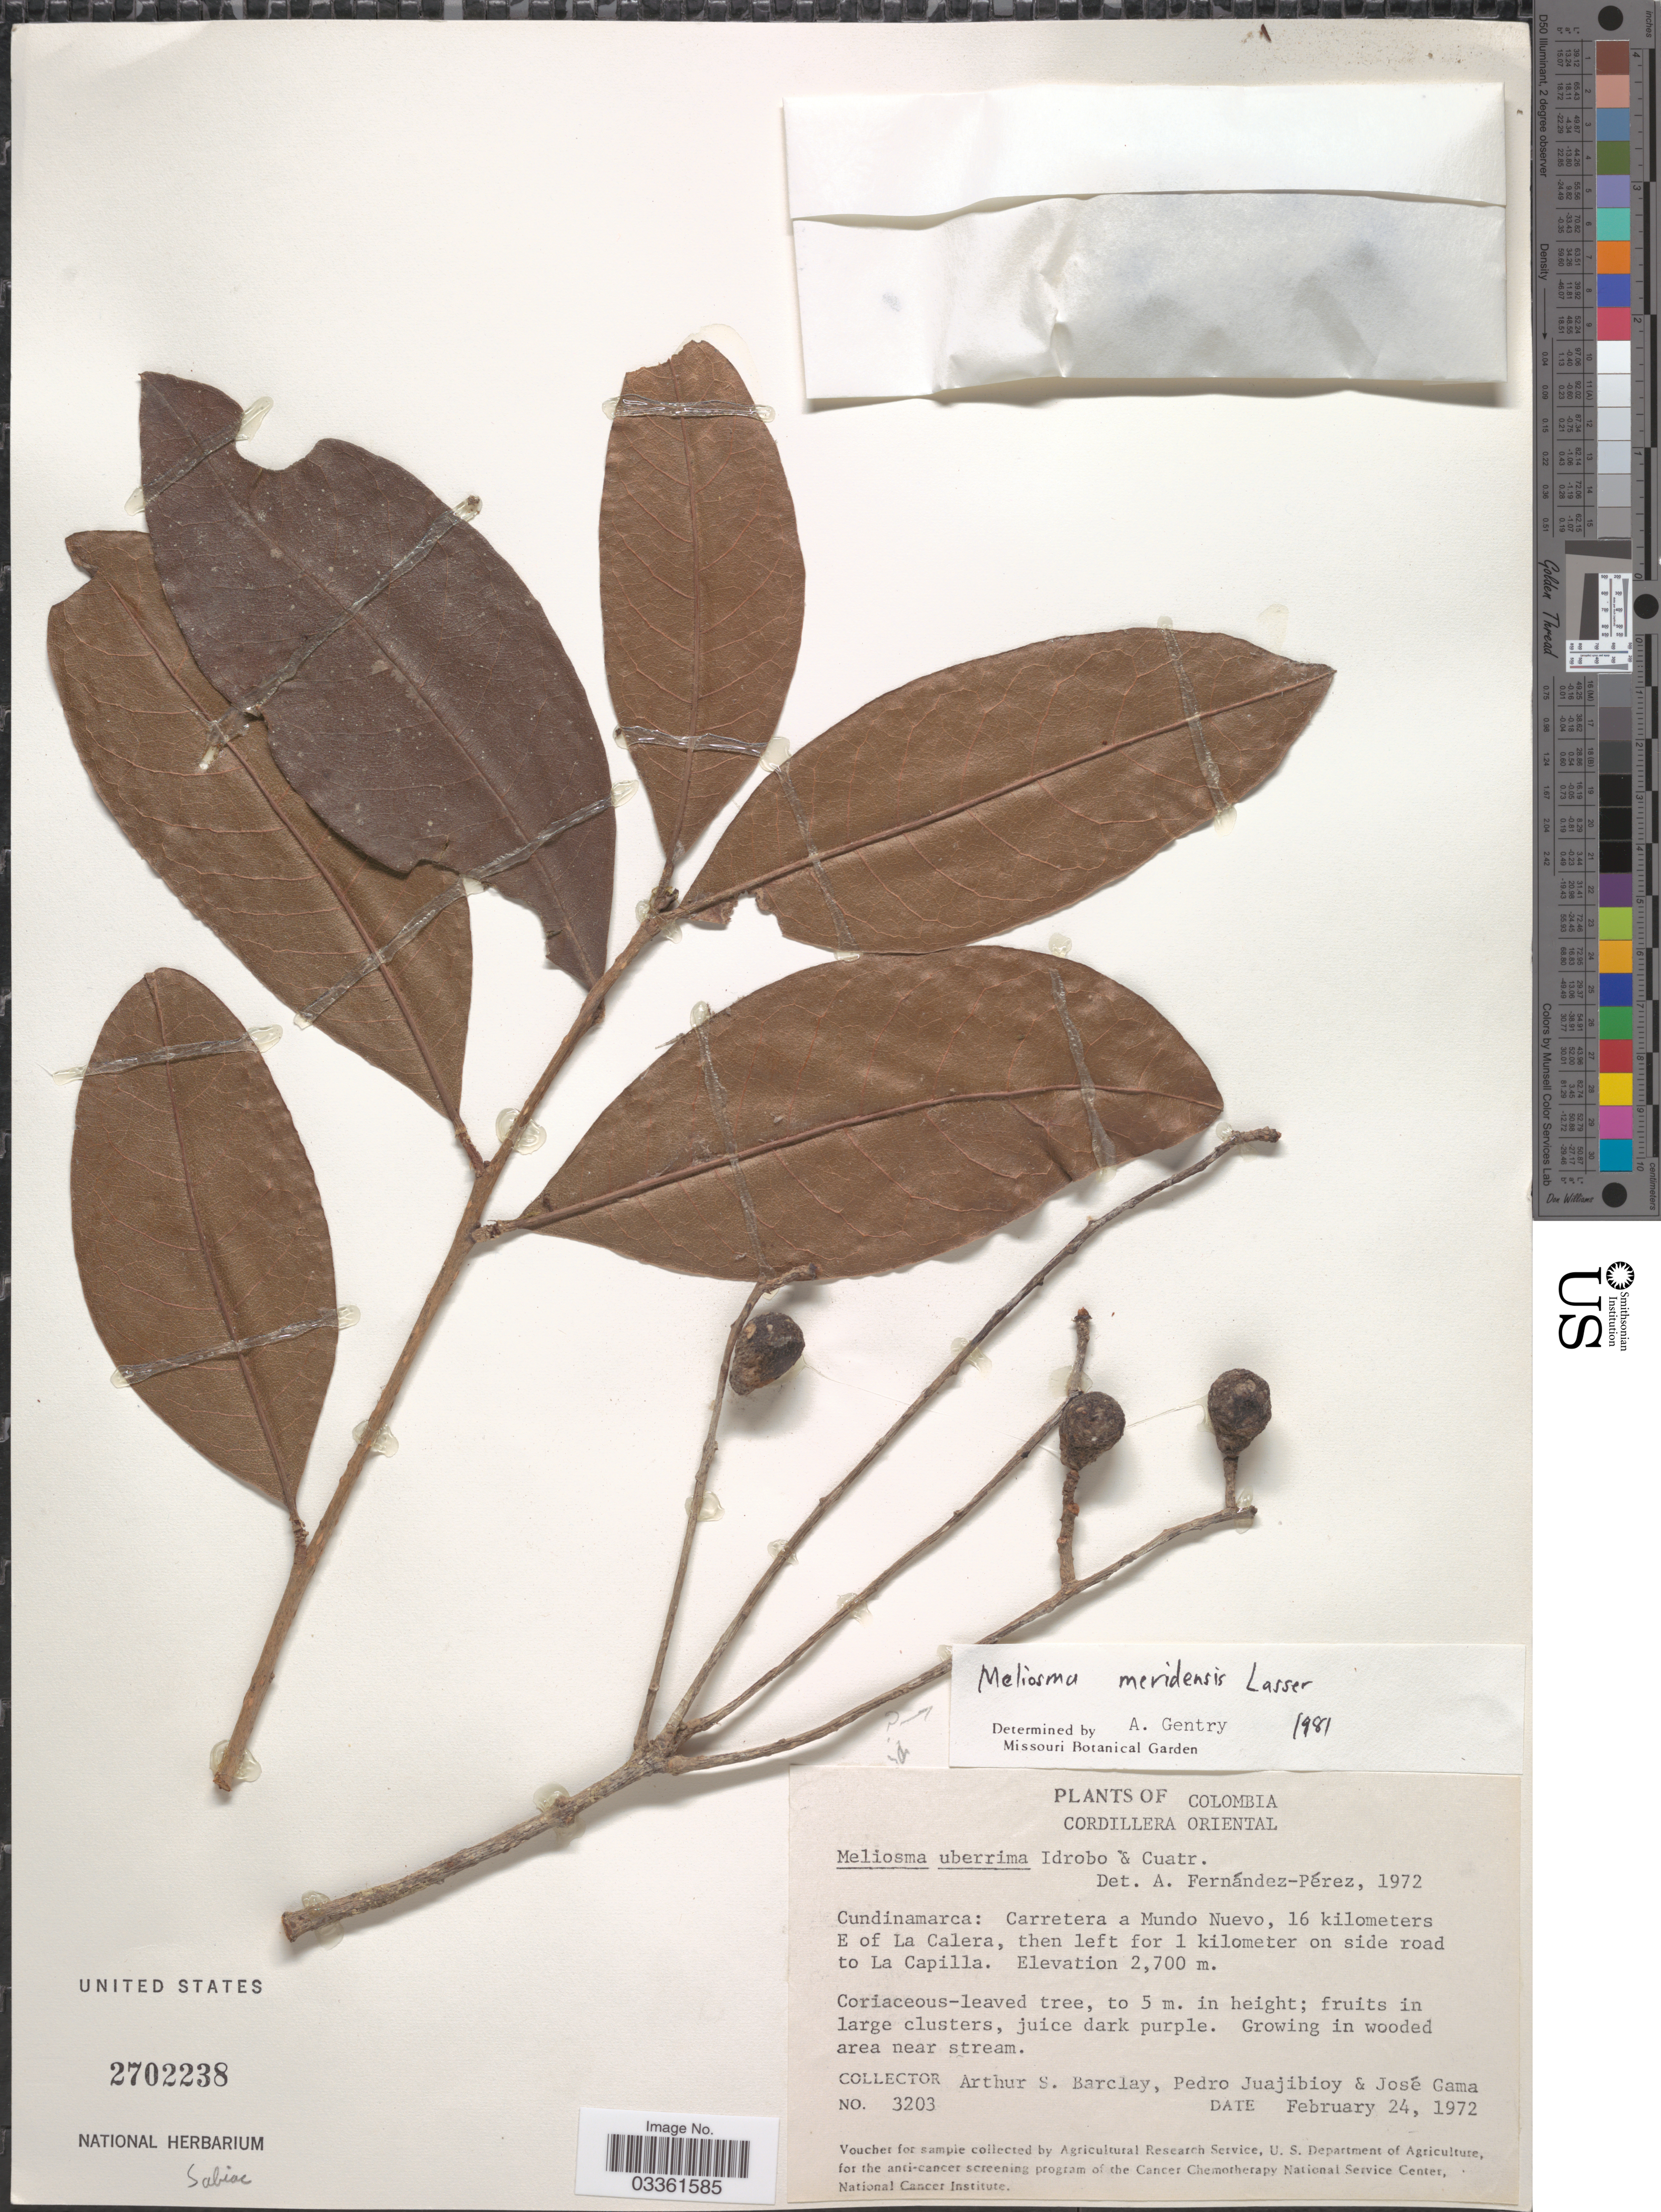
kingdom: Plantae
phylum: Tracheophyta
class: Magnoliopsida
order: Proteales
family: Sabiaceae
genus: Meliosma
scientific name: Meliosma meridensis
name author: Lasser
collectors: A. S. Barclay, P. Juajibioy & J. Gama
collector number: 3203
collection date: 1972-02-24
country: Colombia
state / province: Cundinamarca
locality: Cordillera Oriental. Carretera a Mundo Nuevo, 16 kilometers E of La Calera, then left for 1 kilometer on side road to La Capilla.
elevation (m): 2700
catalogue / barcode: US 2702238